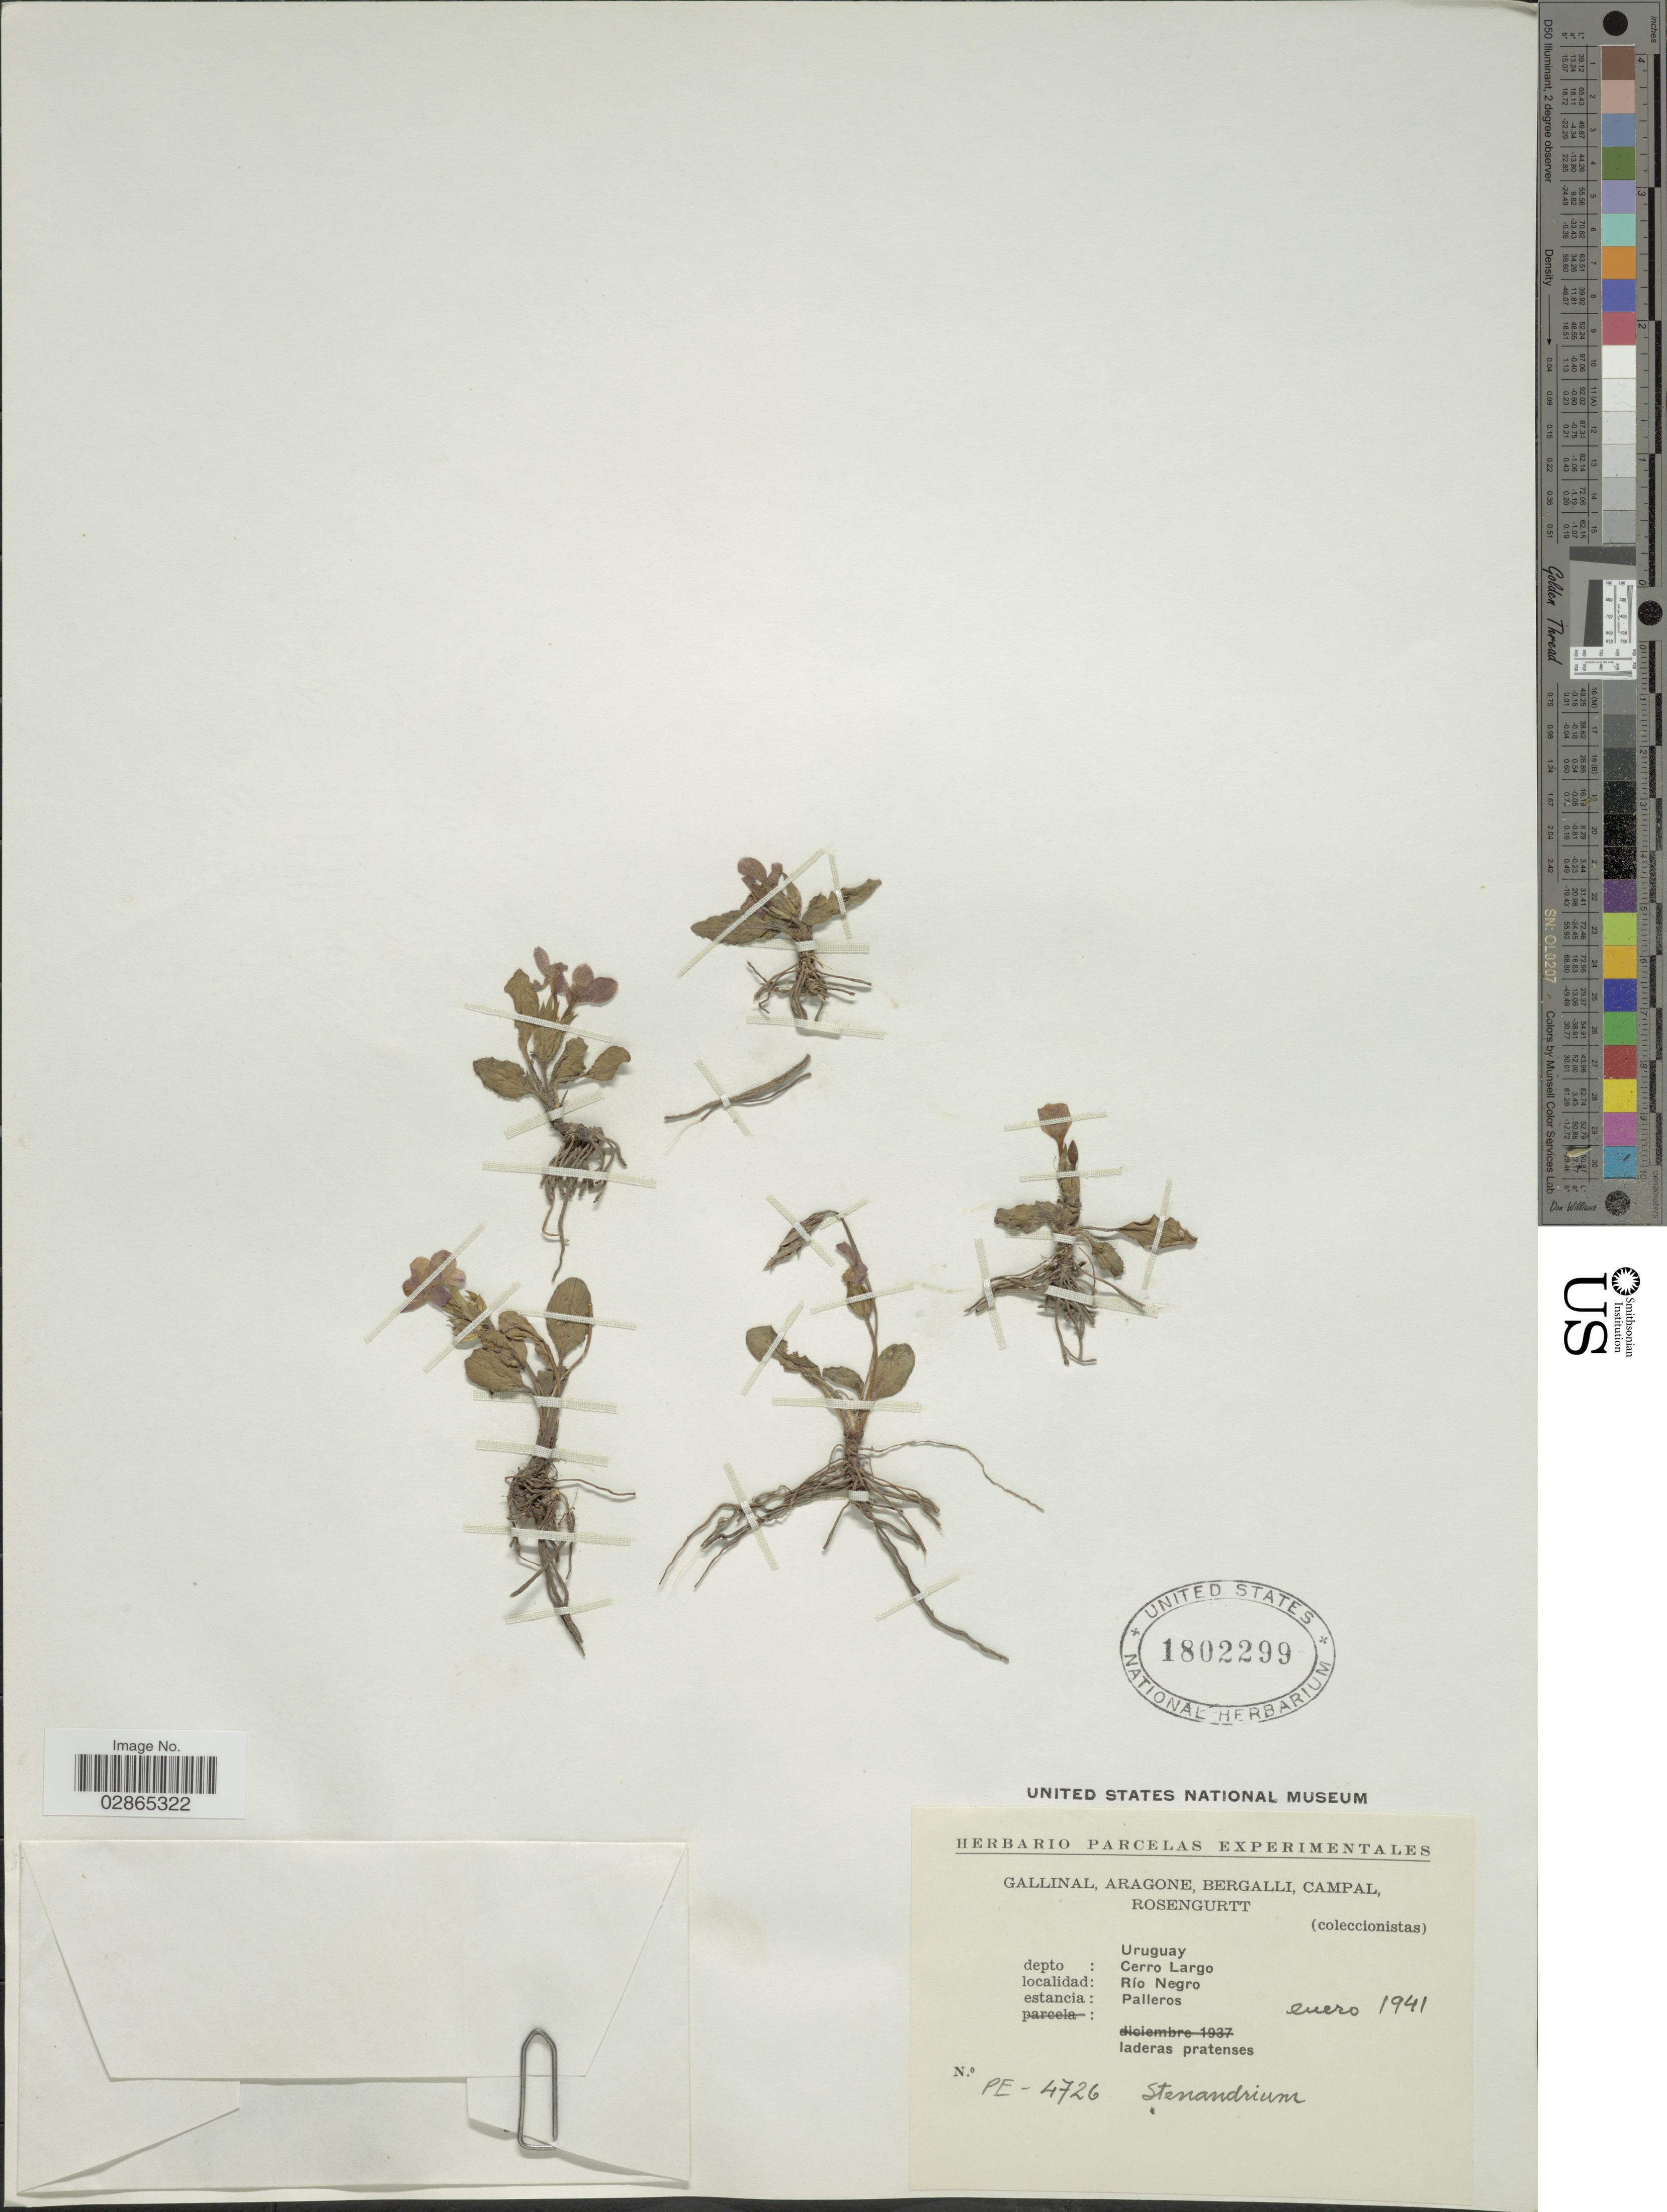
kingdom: Plantae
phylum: Tracheophyta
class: Magnoliopsida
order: Lamiales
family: Acanthaceae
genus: Stenandrium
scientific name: Stenandrium dulce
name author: (Cav.) Nees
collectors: -. Gallinal, -- Aragone, -- Bergalli, -- Campal & Rosengurtt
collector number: PE-4726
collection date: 1941-01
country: Uruguay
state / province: Cerro Largo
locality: Depto. Cerro Largo, Río Negro, Palleros.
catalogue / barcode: US 1802299